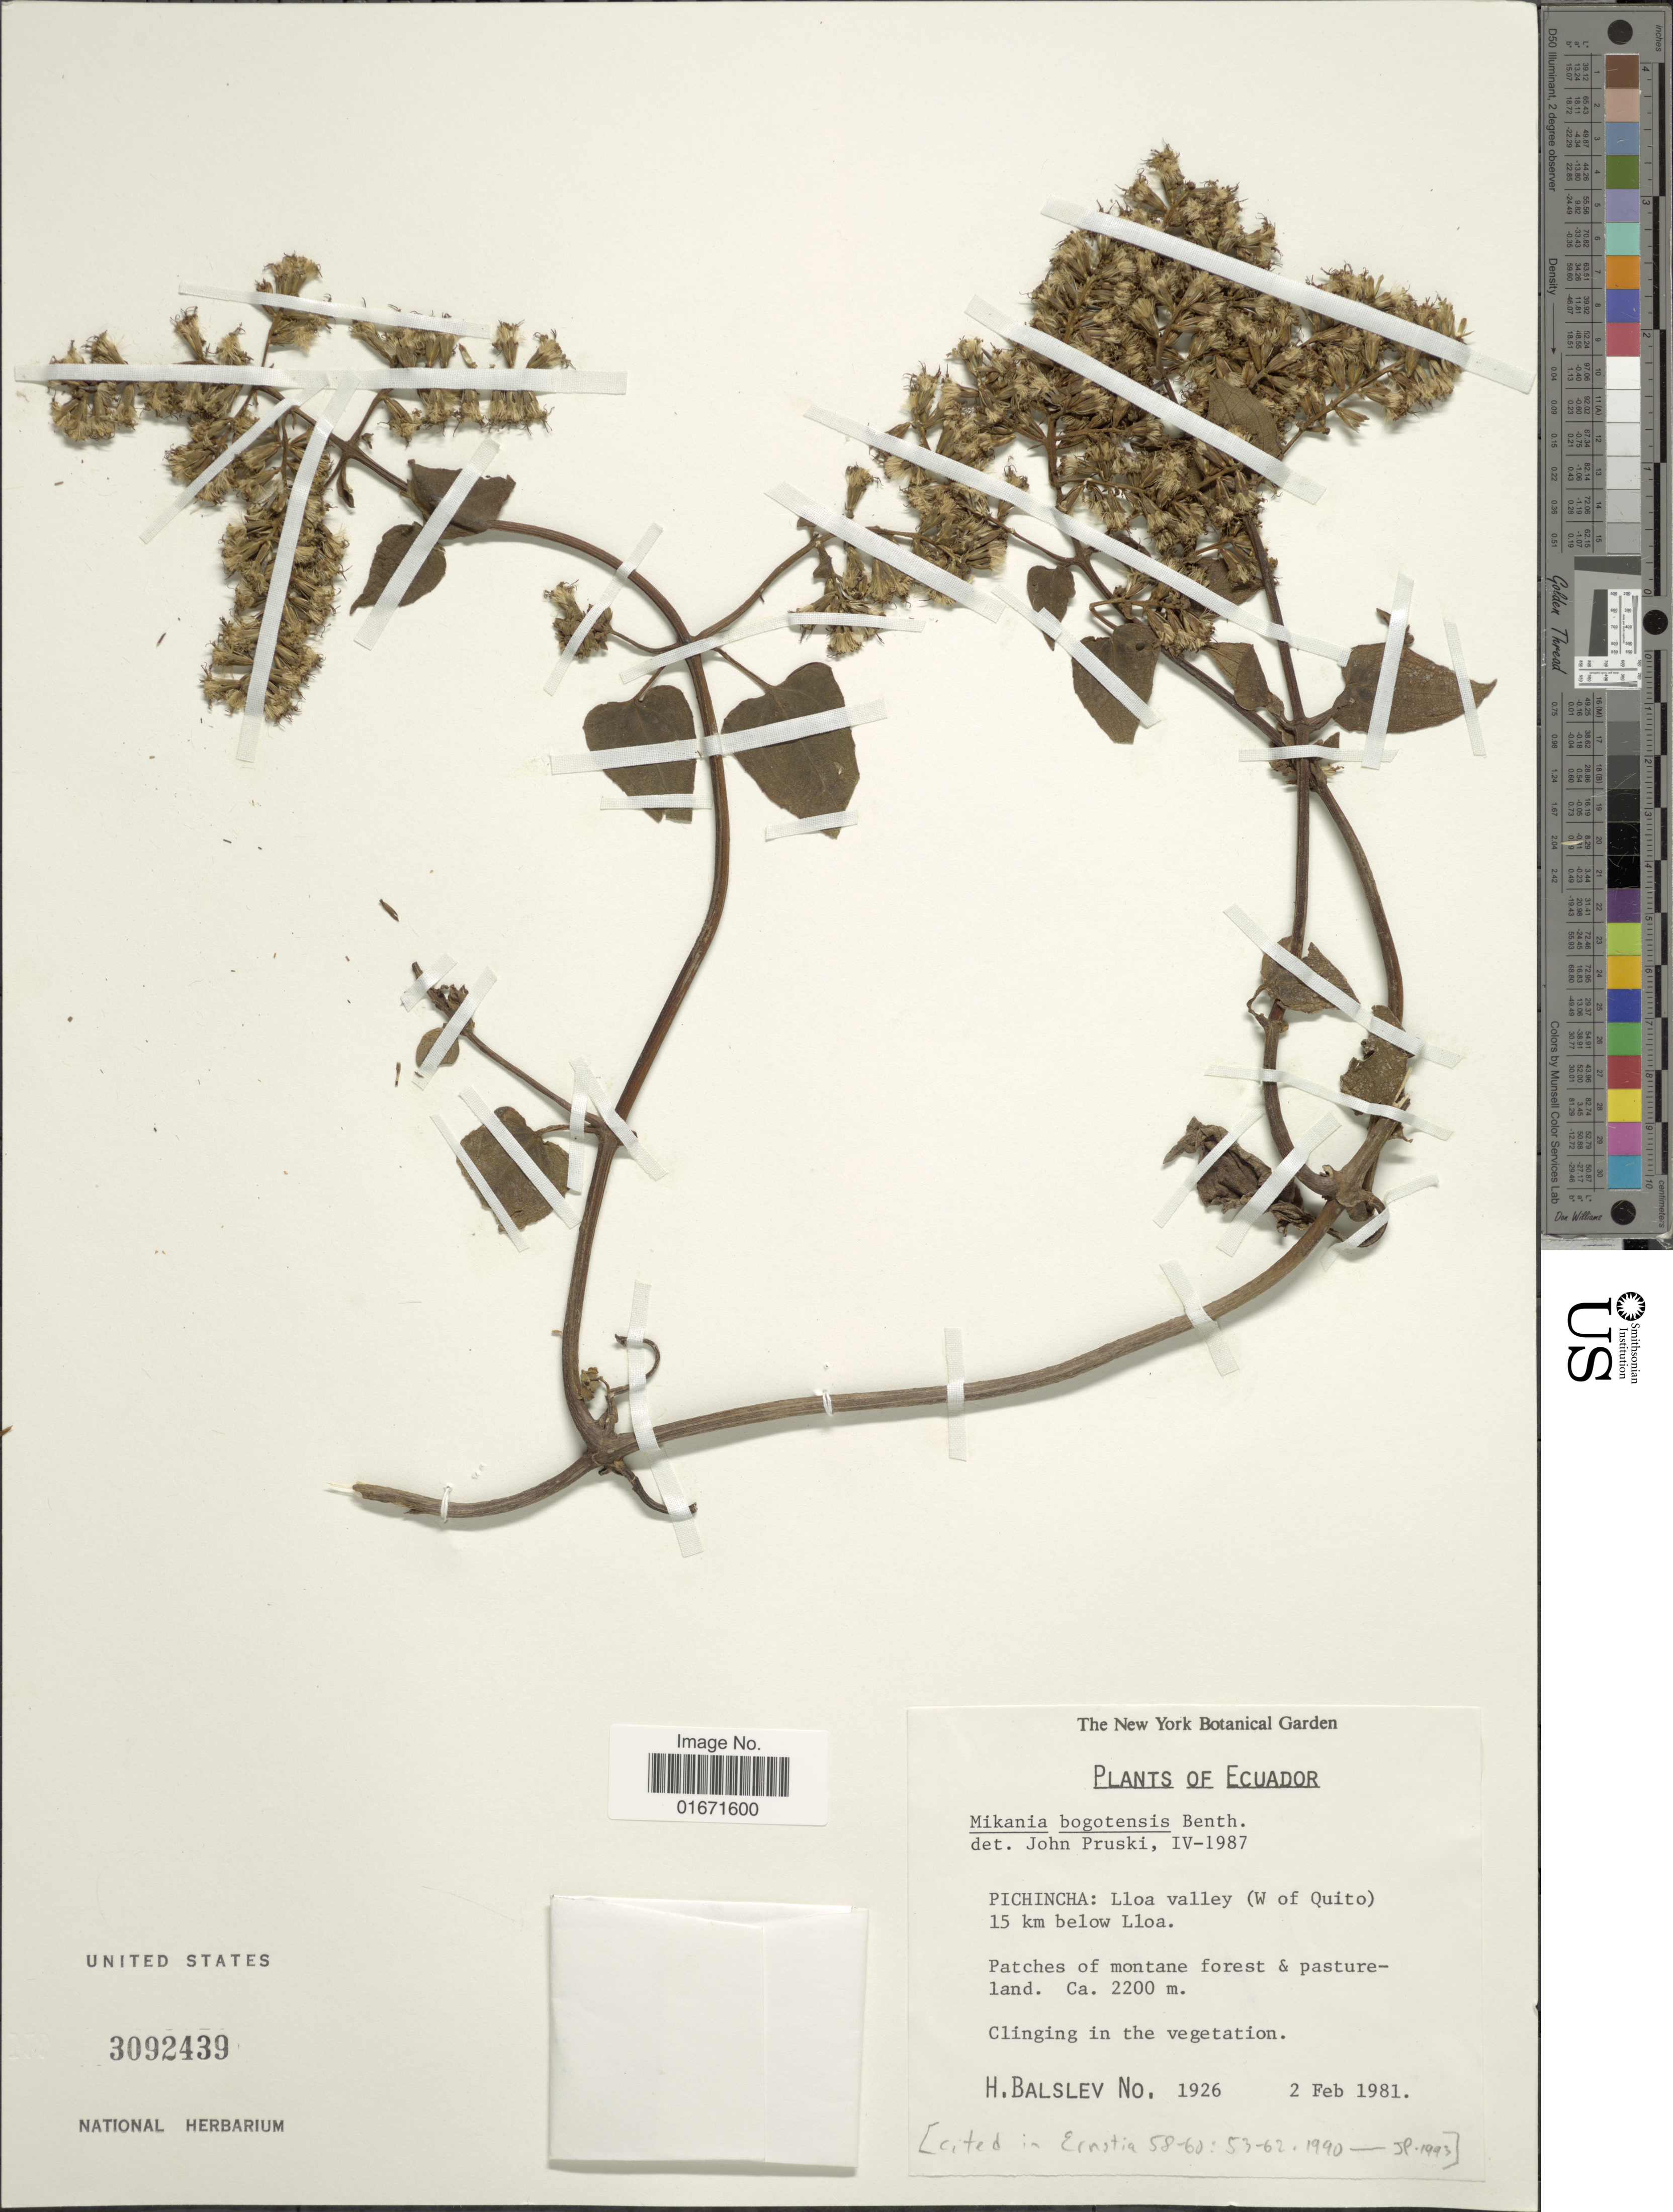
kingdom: Plantae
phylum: Tracheophyta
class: Magnoliopsida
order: Asterales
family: Asteraceae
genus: Mikania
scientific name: Mikania bogotensis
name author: Benth.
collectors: H. Balslev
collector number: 1926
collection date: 1981-02-02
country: Ecuador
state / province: Pichincha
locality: Pichincha: Lloa valley (W of Quito) 15 km below Lloa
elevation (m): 2200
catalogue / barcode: US 3092439